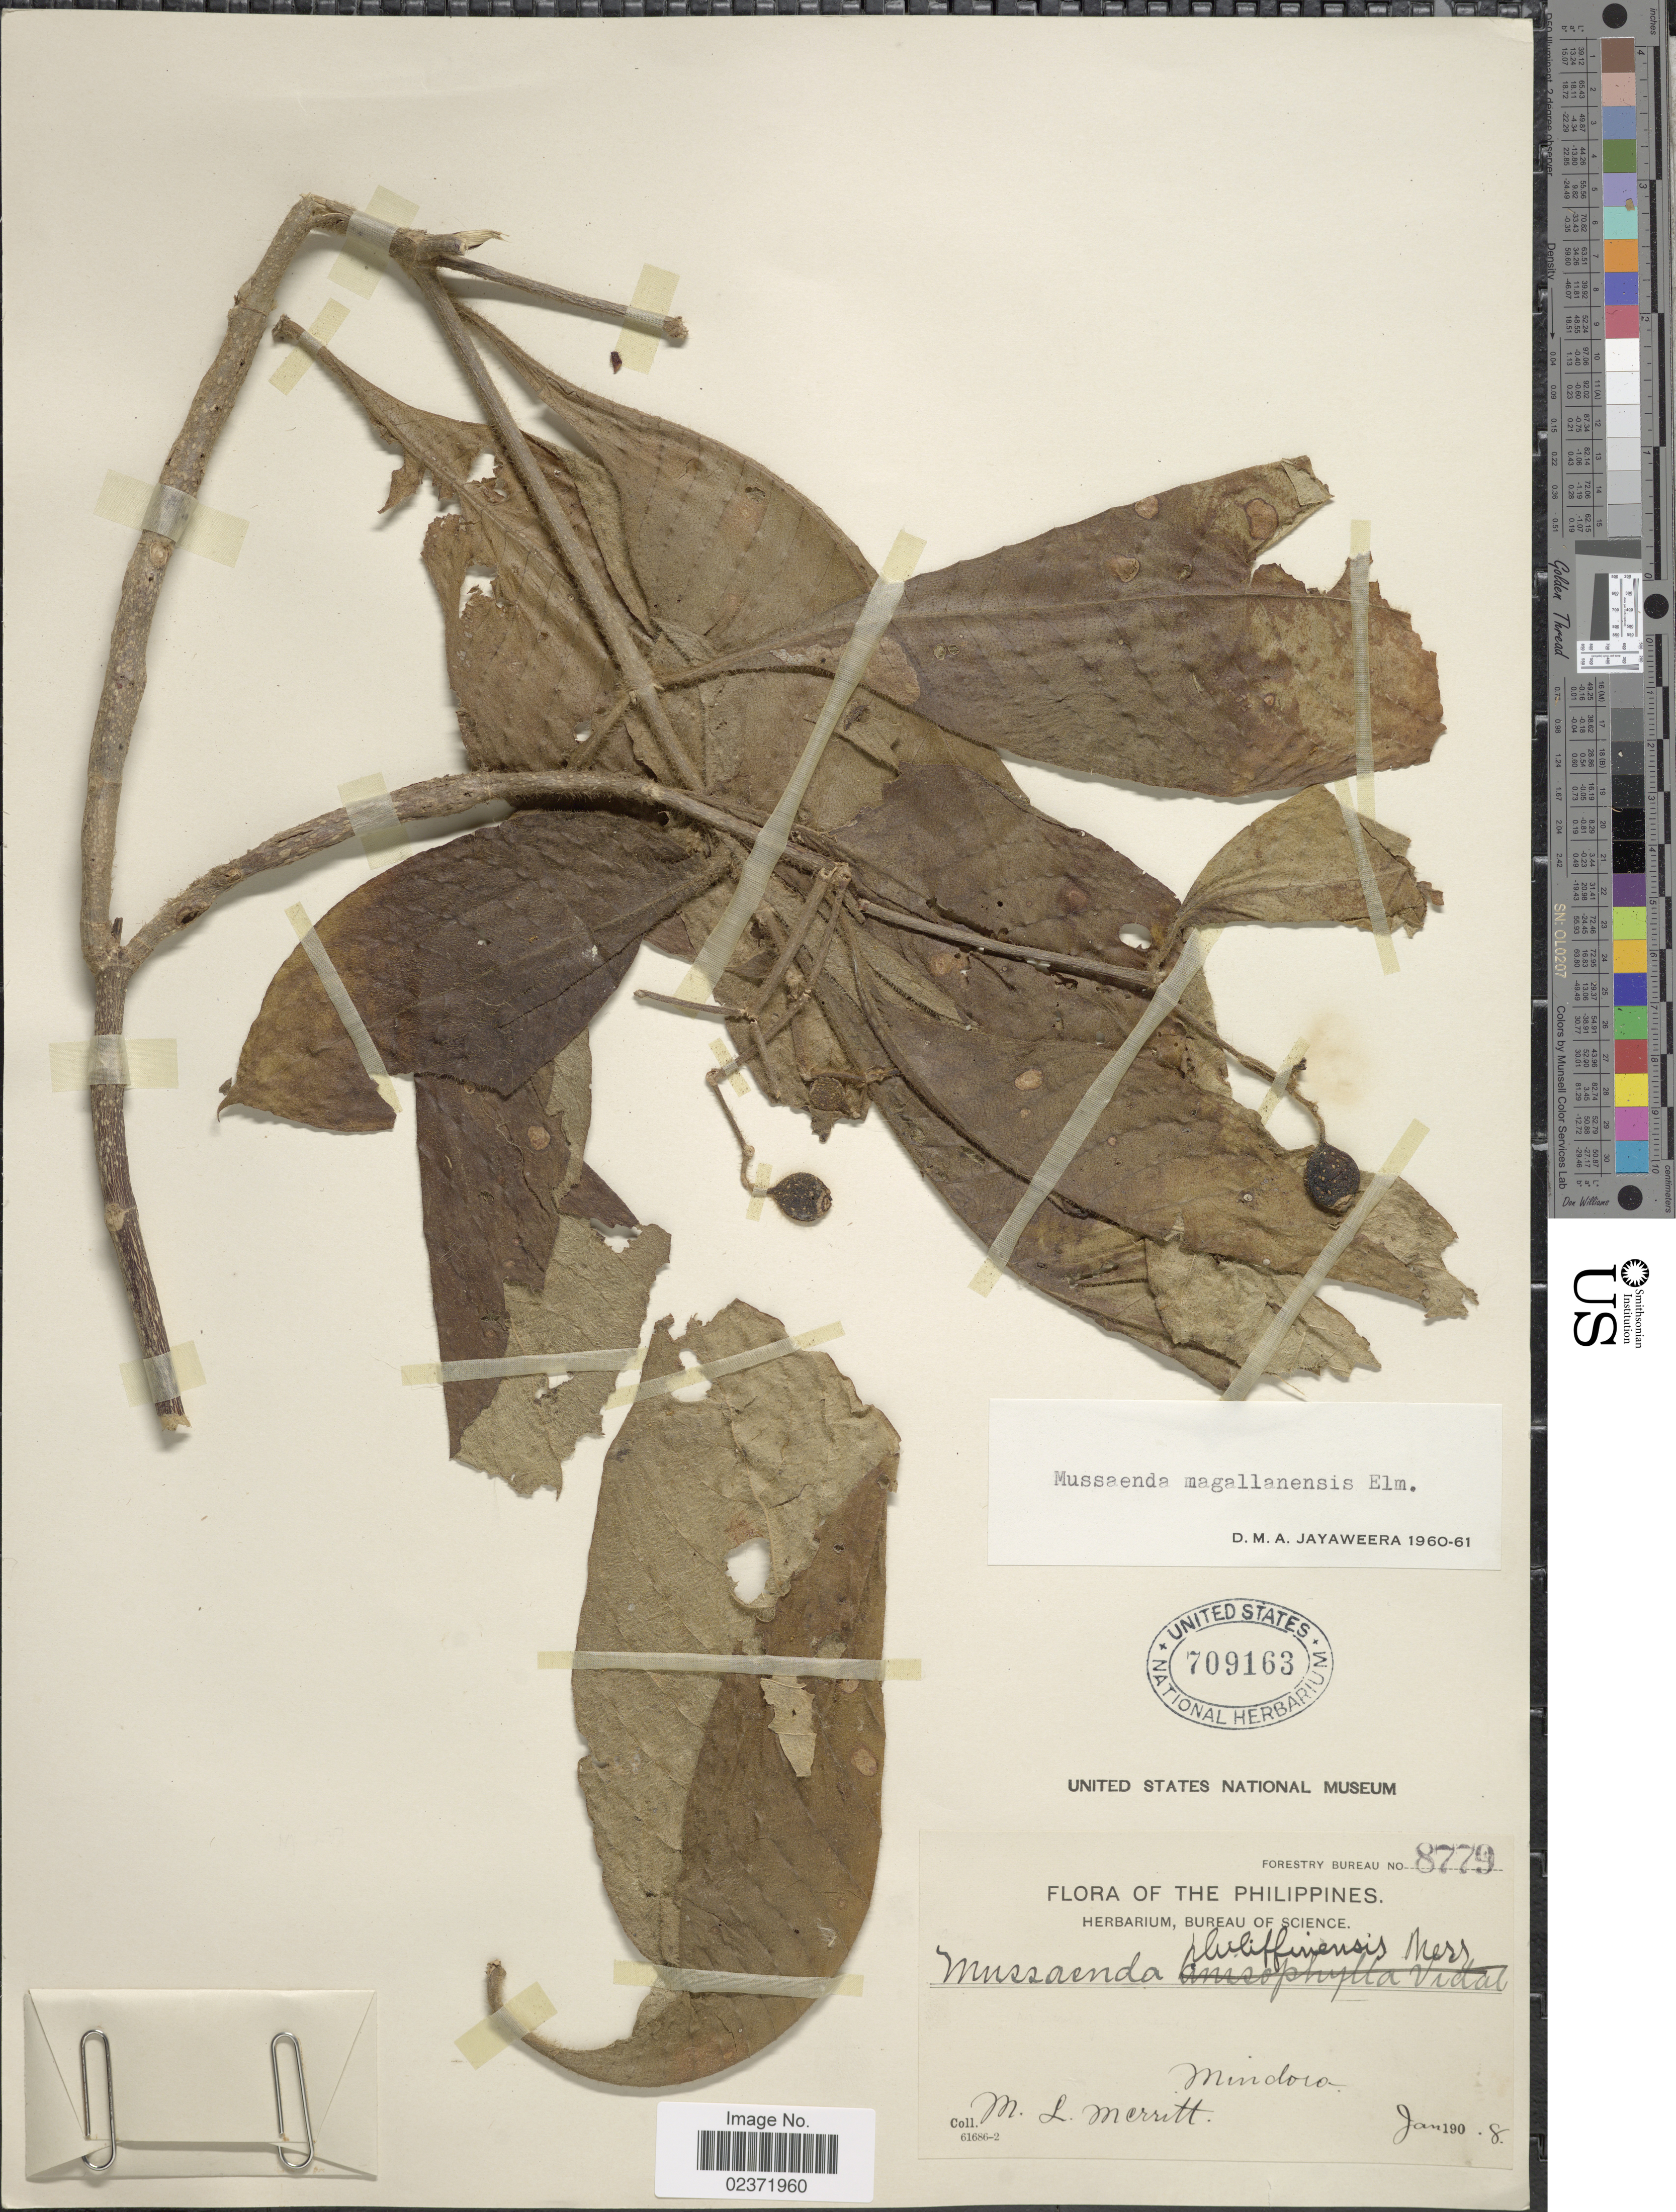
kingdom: Plantae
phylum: Tracheophyta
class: Magnoliopsida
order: Gentianales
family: Rubiaceae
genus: Mussaenda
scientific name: Mussaenda magallanensis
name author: Elmer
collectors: M. L. Merritt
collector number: Forestry Bureau 8779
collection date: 1908-01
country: Philippines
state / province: Mimaropa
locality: Mindoro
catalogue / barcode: US 709163